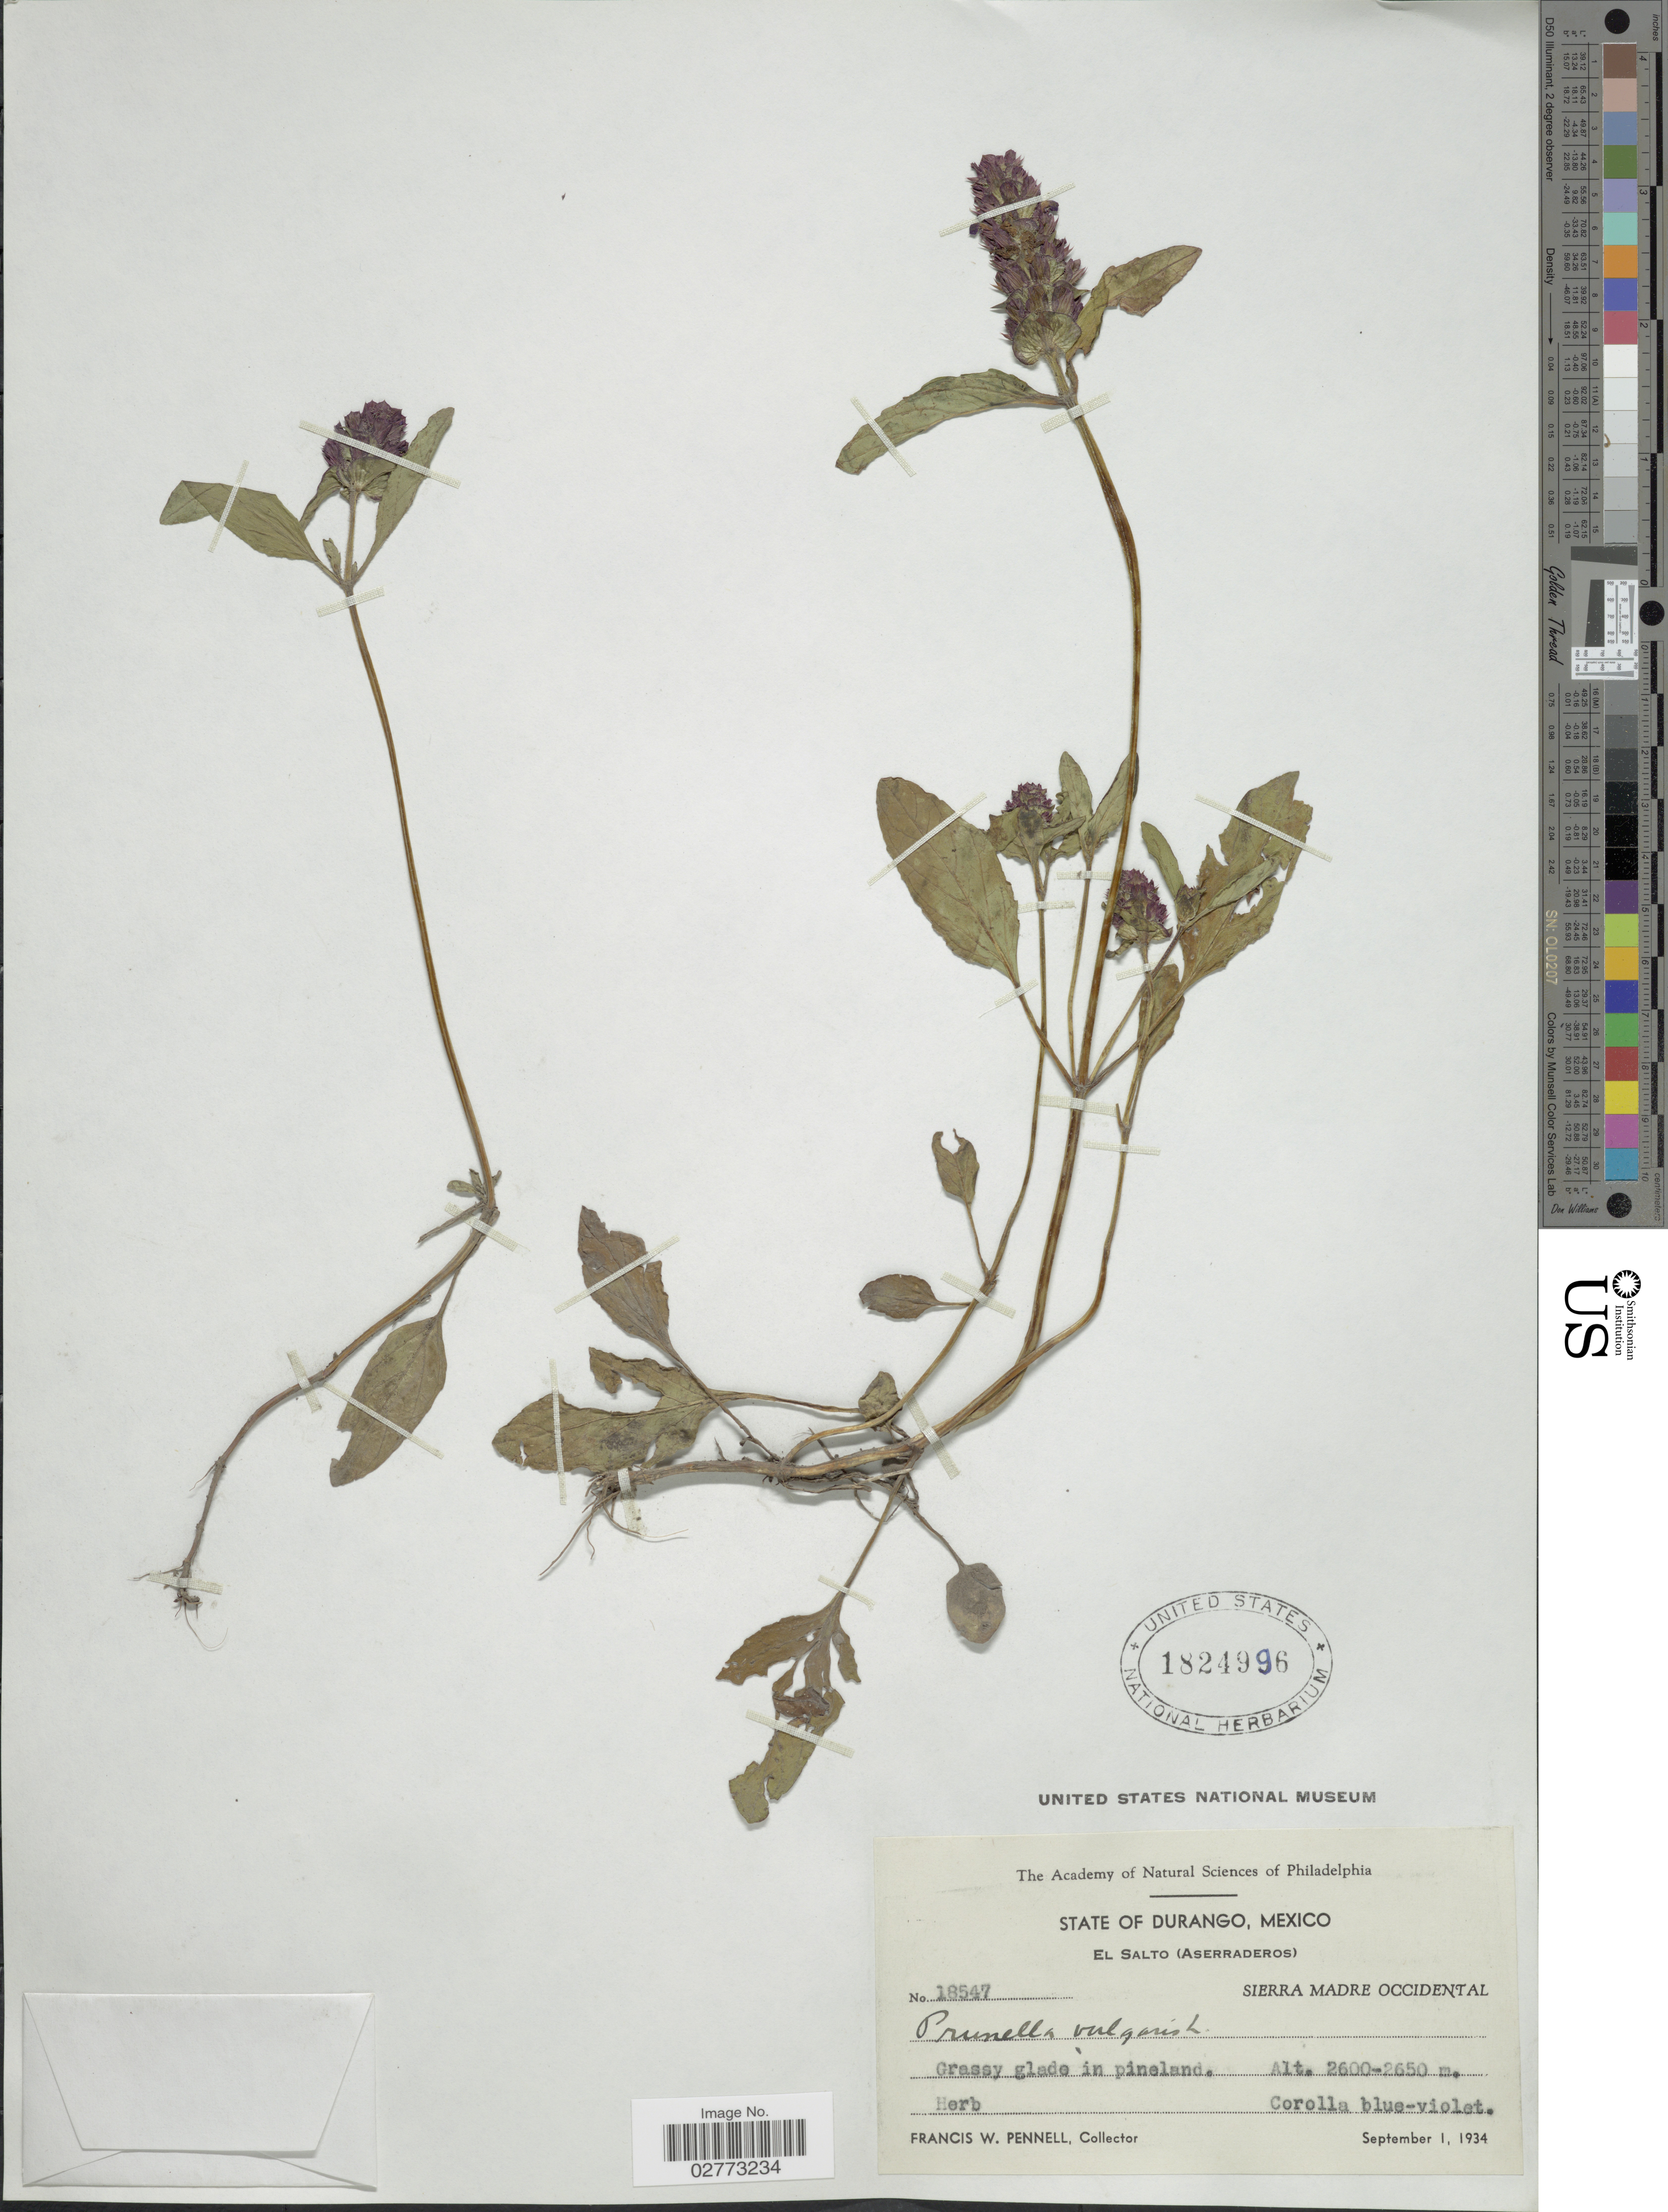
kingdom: Plantae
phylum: Tracheophyta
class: Magnoliopsida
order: Lamiales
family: Lamiaceae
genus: Prunella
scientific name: Prunella vulgaris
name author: L.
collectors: F. W. Pennell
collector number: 18547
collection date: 1934-09-01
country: Mexico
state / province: Durango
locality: El Salto (Aserraderos), Sierra Madre Occidental.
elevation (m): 2600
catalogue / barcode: US 1824996